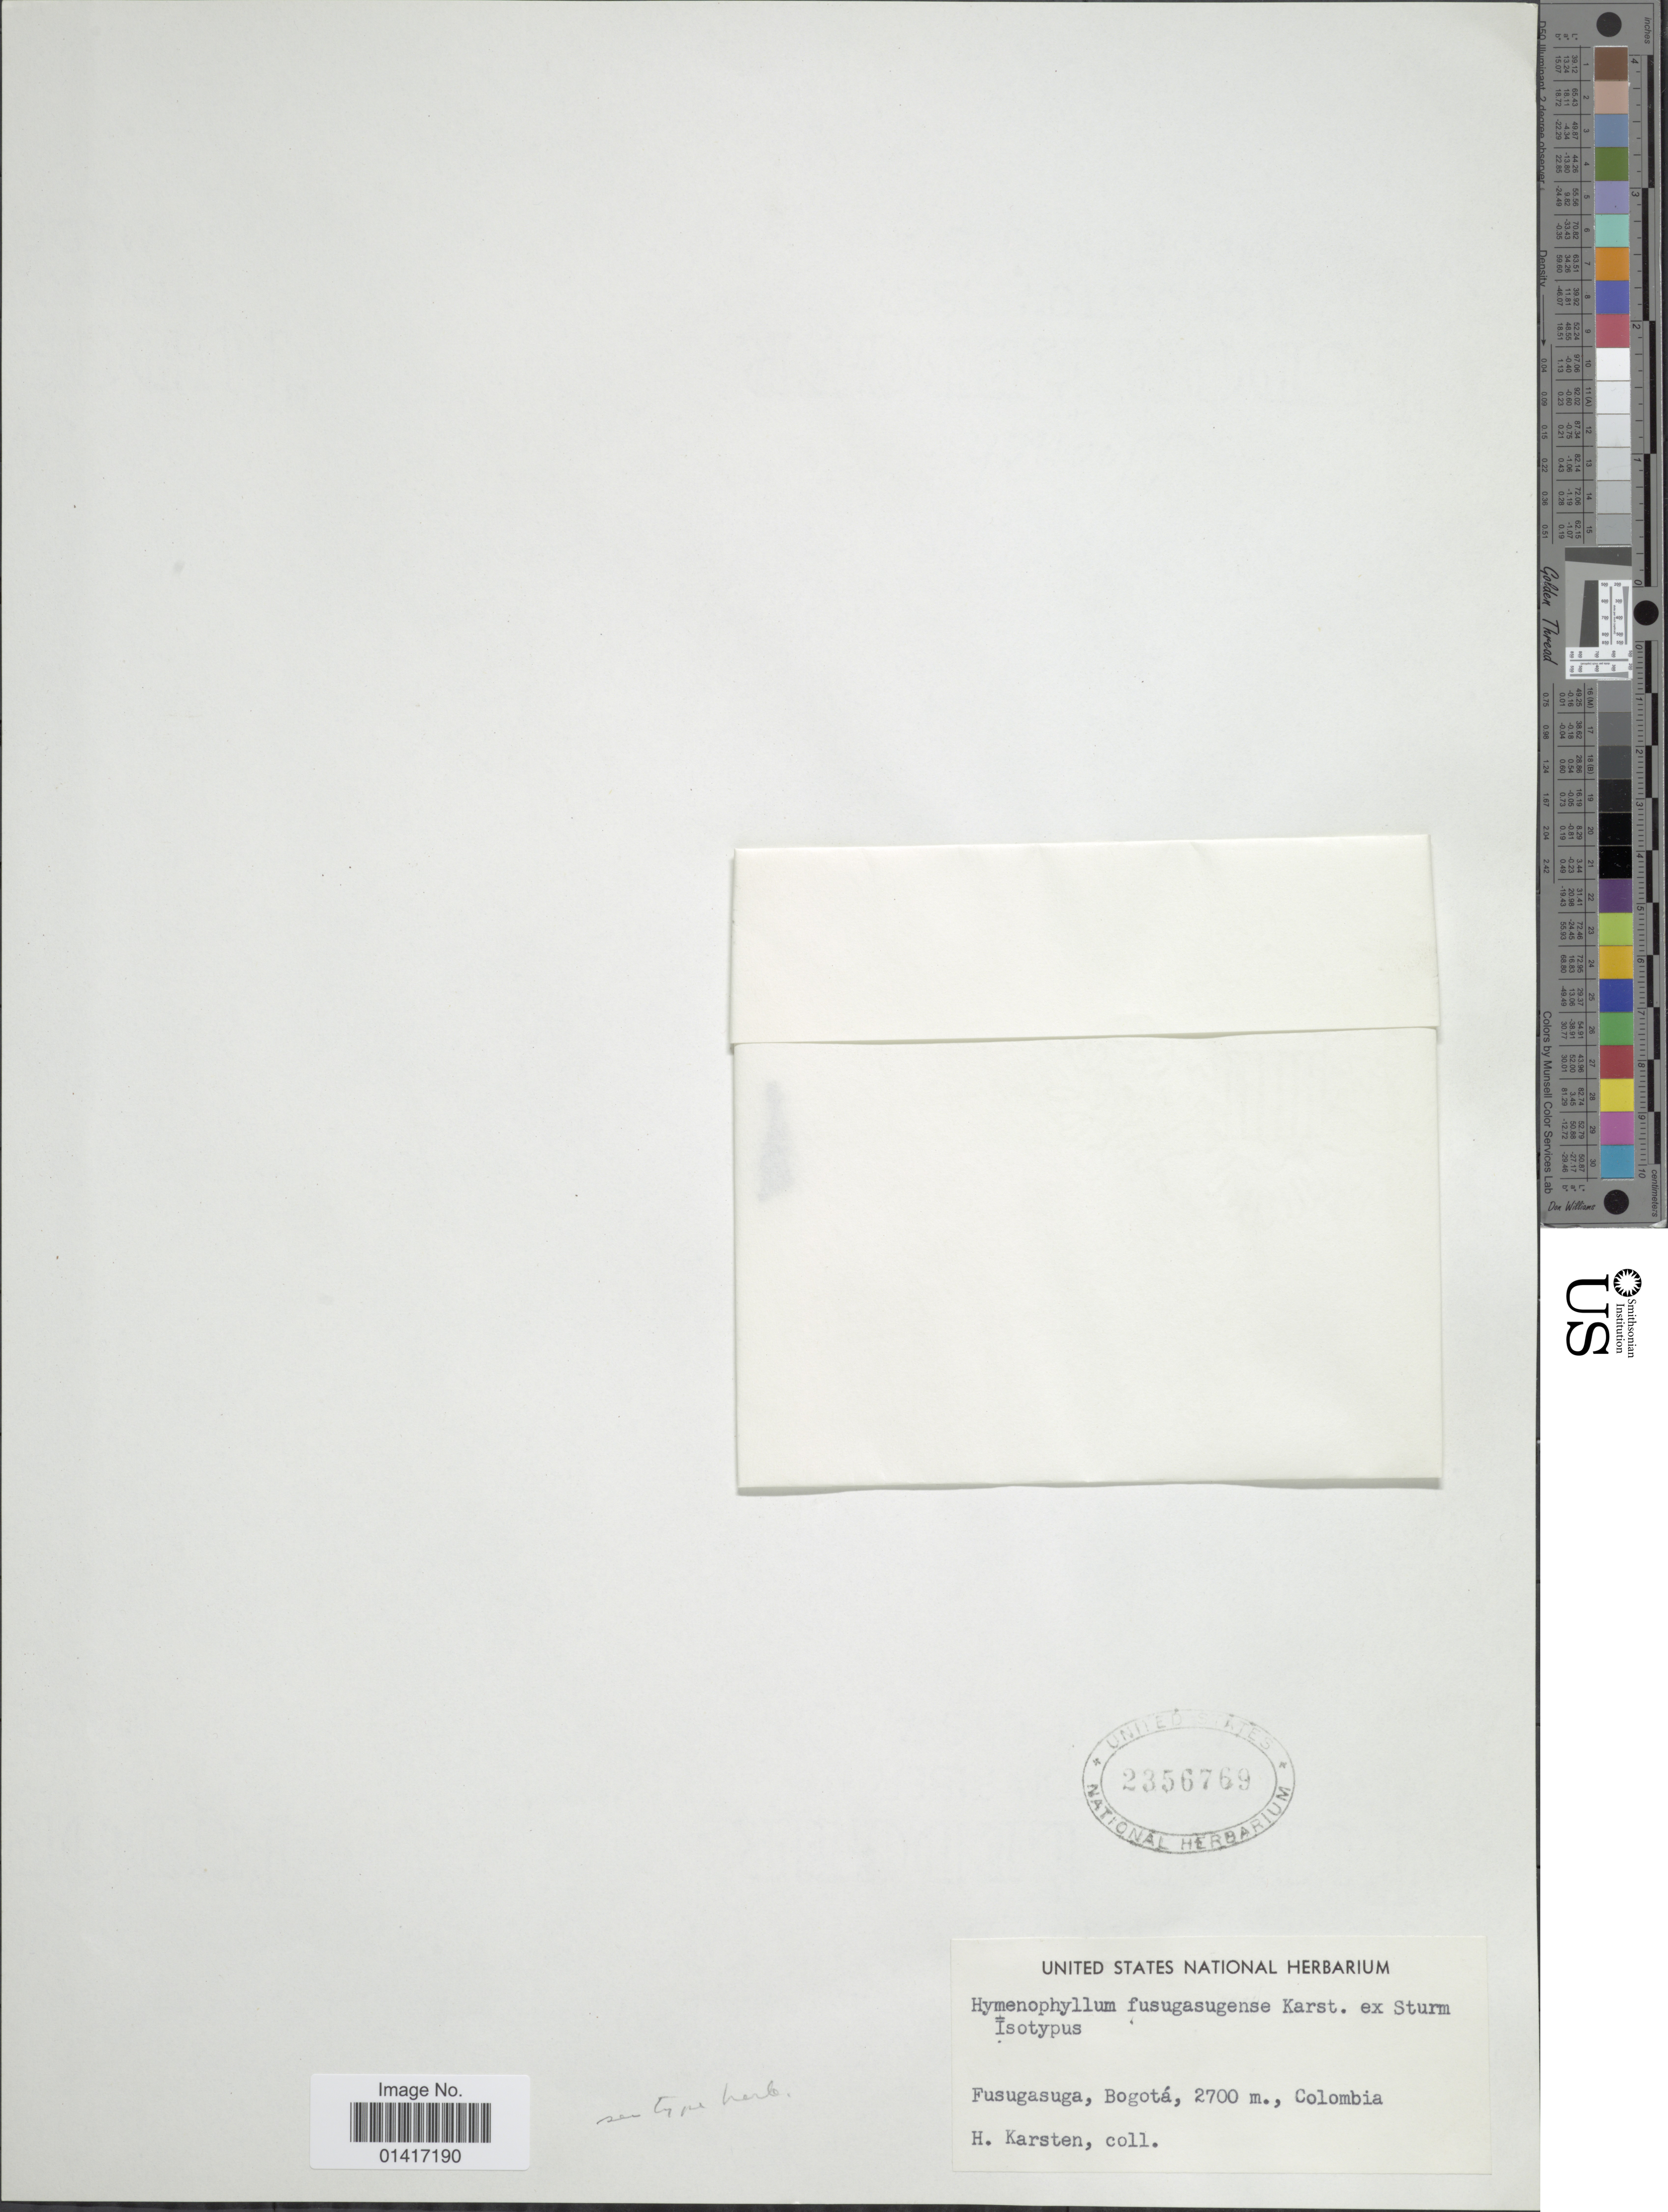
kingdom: Plantae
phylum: Tracheophyta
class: Polypodiopsida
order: Hymenophyllales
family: Hymenophyllaceae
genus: Hymenophyllum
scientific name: Hymenophyllum tomentosum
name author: Kunze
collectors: G. H. Karsten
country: Colombia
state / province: Bogota D.C.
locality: Fusugasuga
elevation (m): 2700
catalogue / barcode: US 2356769